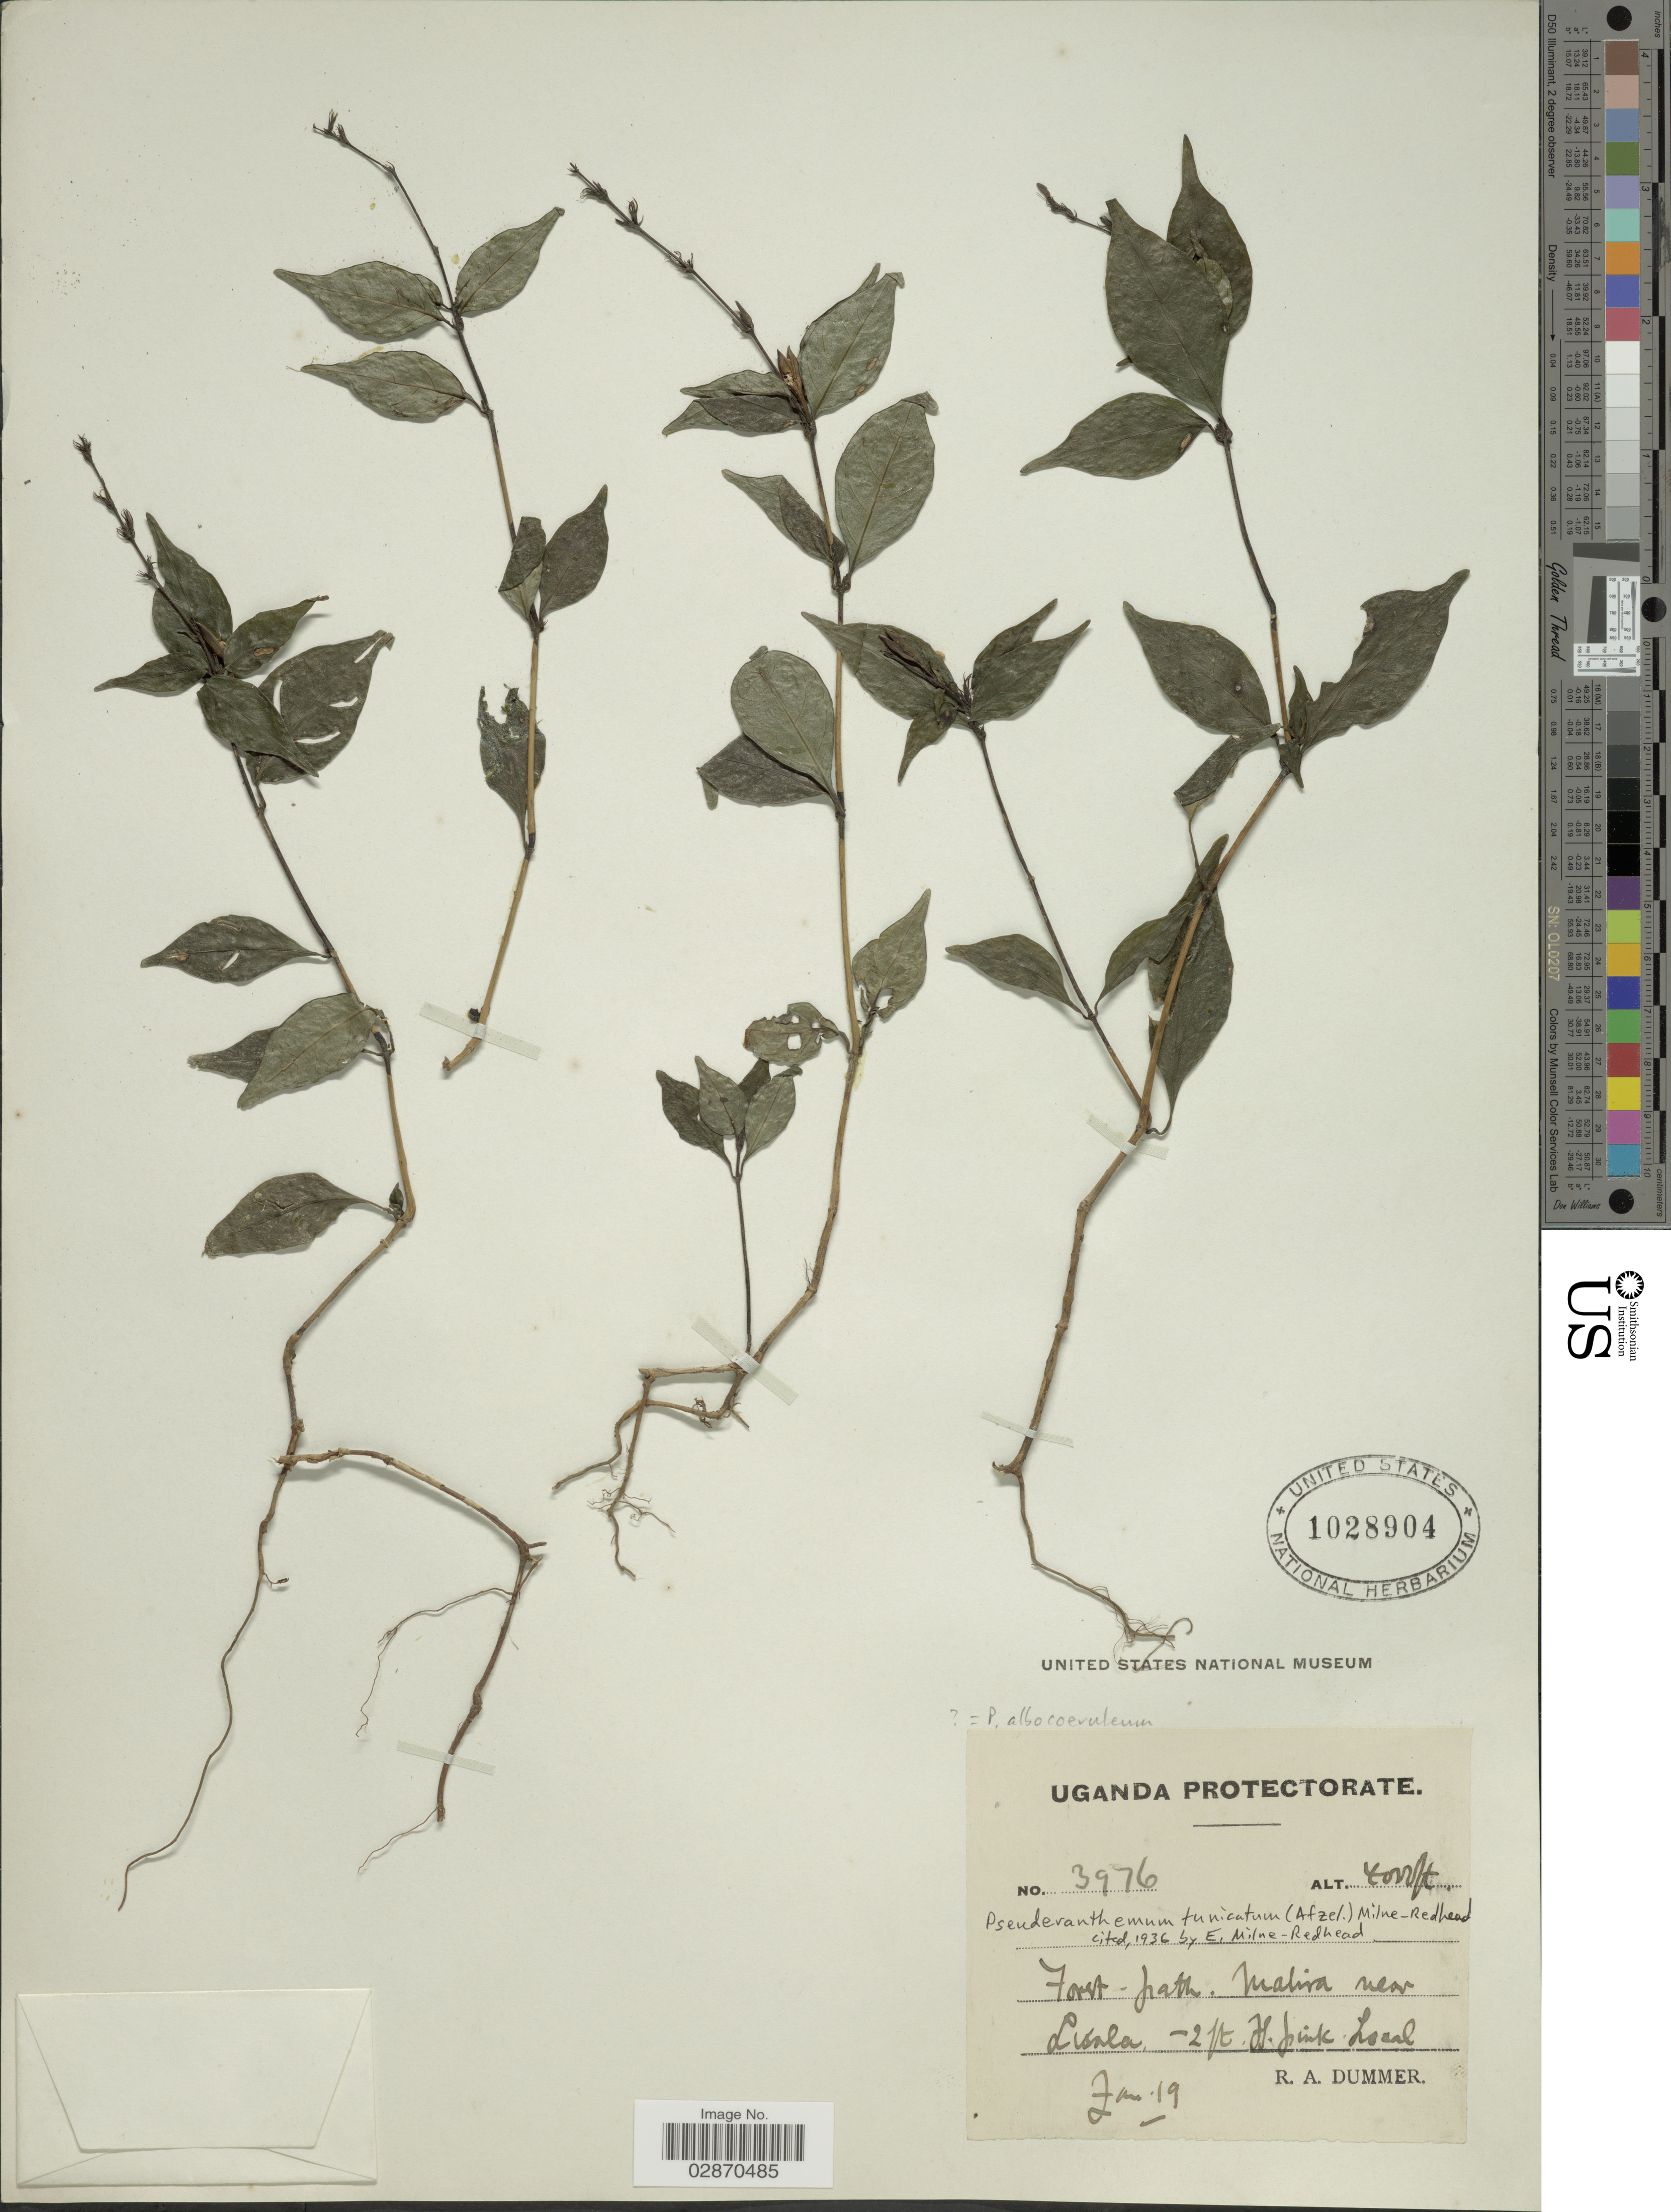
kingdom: Plantae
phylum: Tracheophyta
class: Magnoliopsida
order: Lamiales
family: Acanthaceae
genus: Pseuderanthemum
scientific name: Pseuderanthemum albocoeruleum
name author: Champl.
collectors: R. Dümmer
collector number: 3976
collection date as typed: Transcribed d/m/y: /1/19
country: Uganda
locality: Forest Path. Madira near Lisala.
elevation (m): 1219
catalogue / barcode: US 1028904